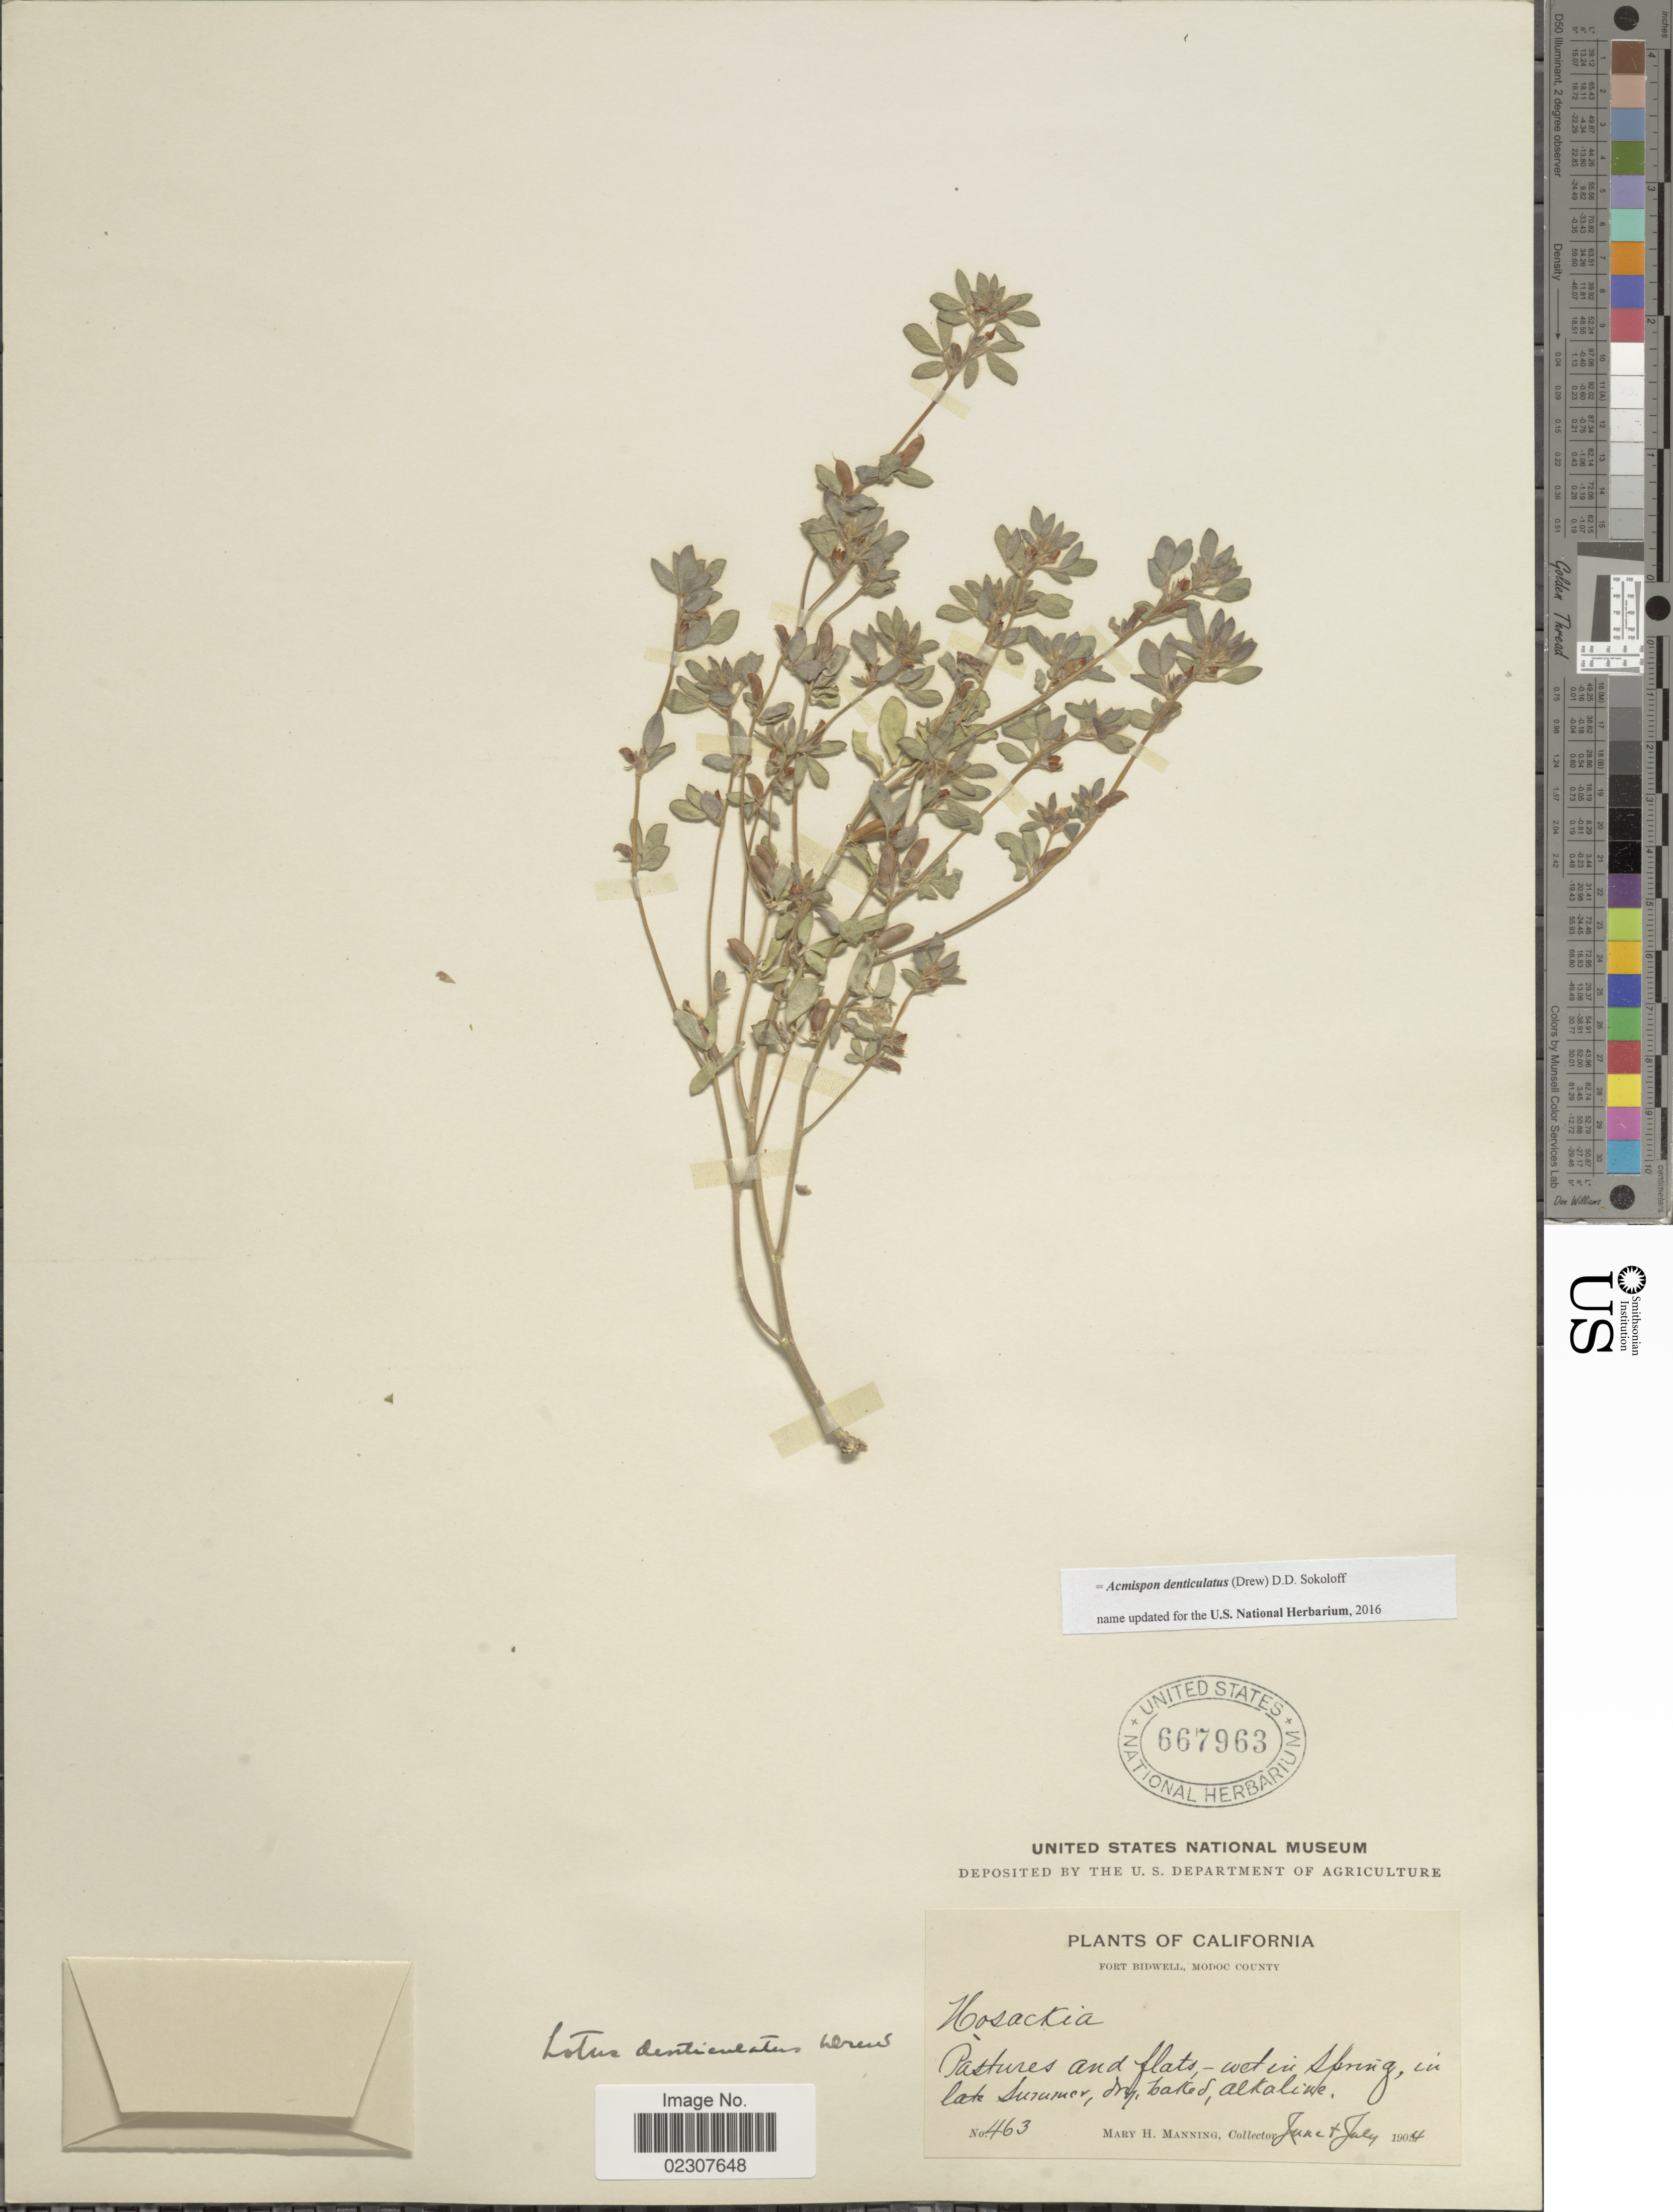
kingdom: Plantae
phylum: Tracheophyta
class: Magnoliopsida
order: Fabales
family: Fabaceae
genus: Acmispon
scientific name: Acmispon denticulatus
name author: (Drew) D.D. Sokoloff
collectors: M. Manning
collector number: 463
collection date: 1904-06/1904-07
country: United States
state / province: California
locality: Pastures and flats,- wet in Spring, in late summer, dry baked, Alkaline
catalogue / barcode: US 667963